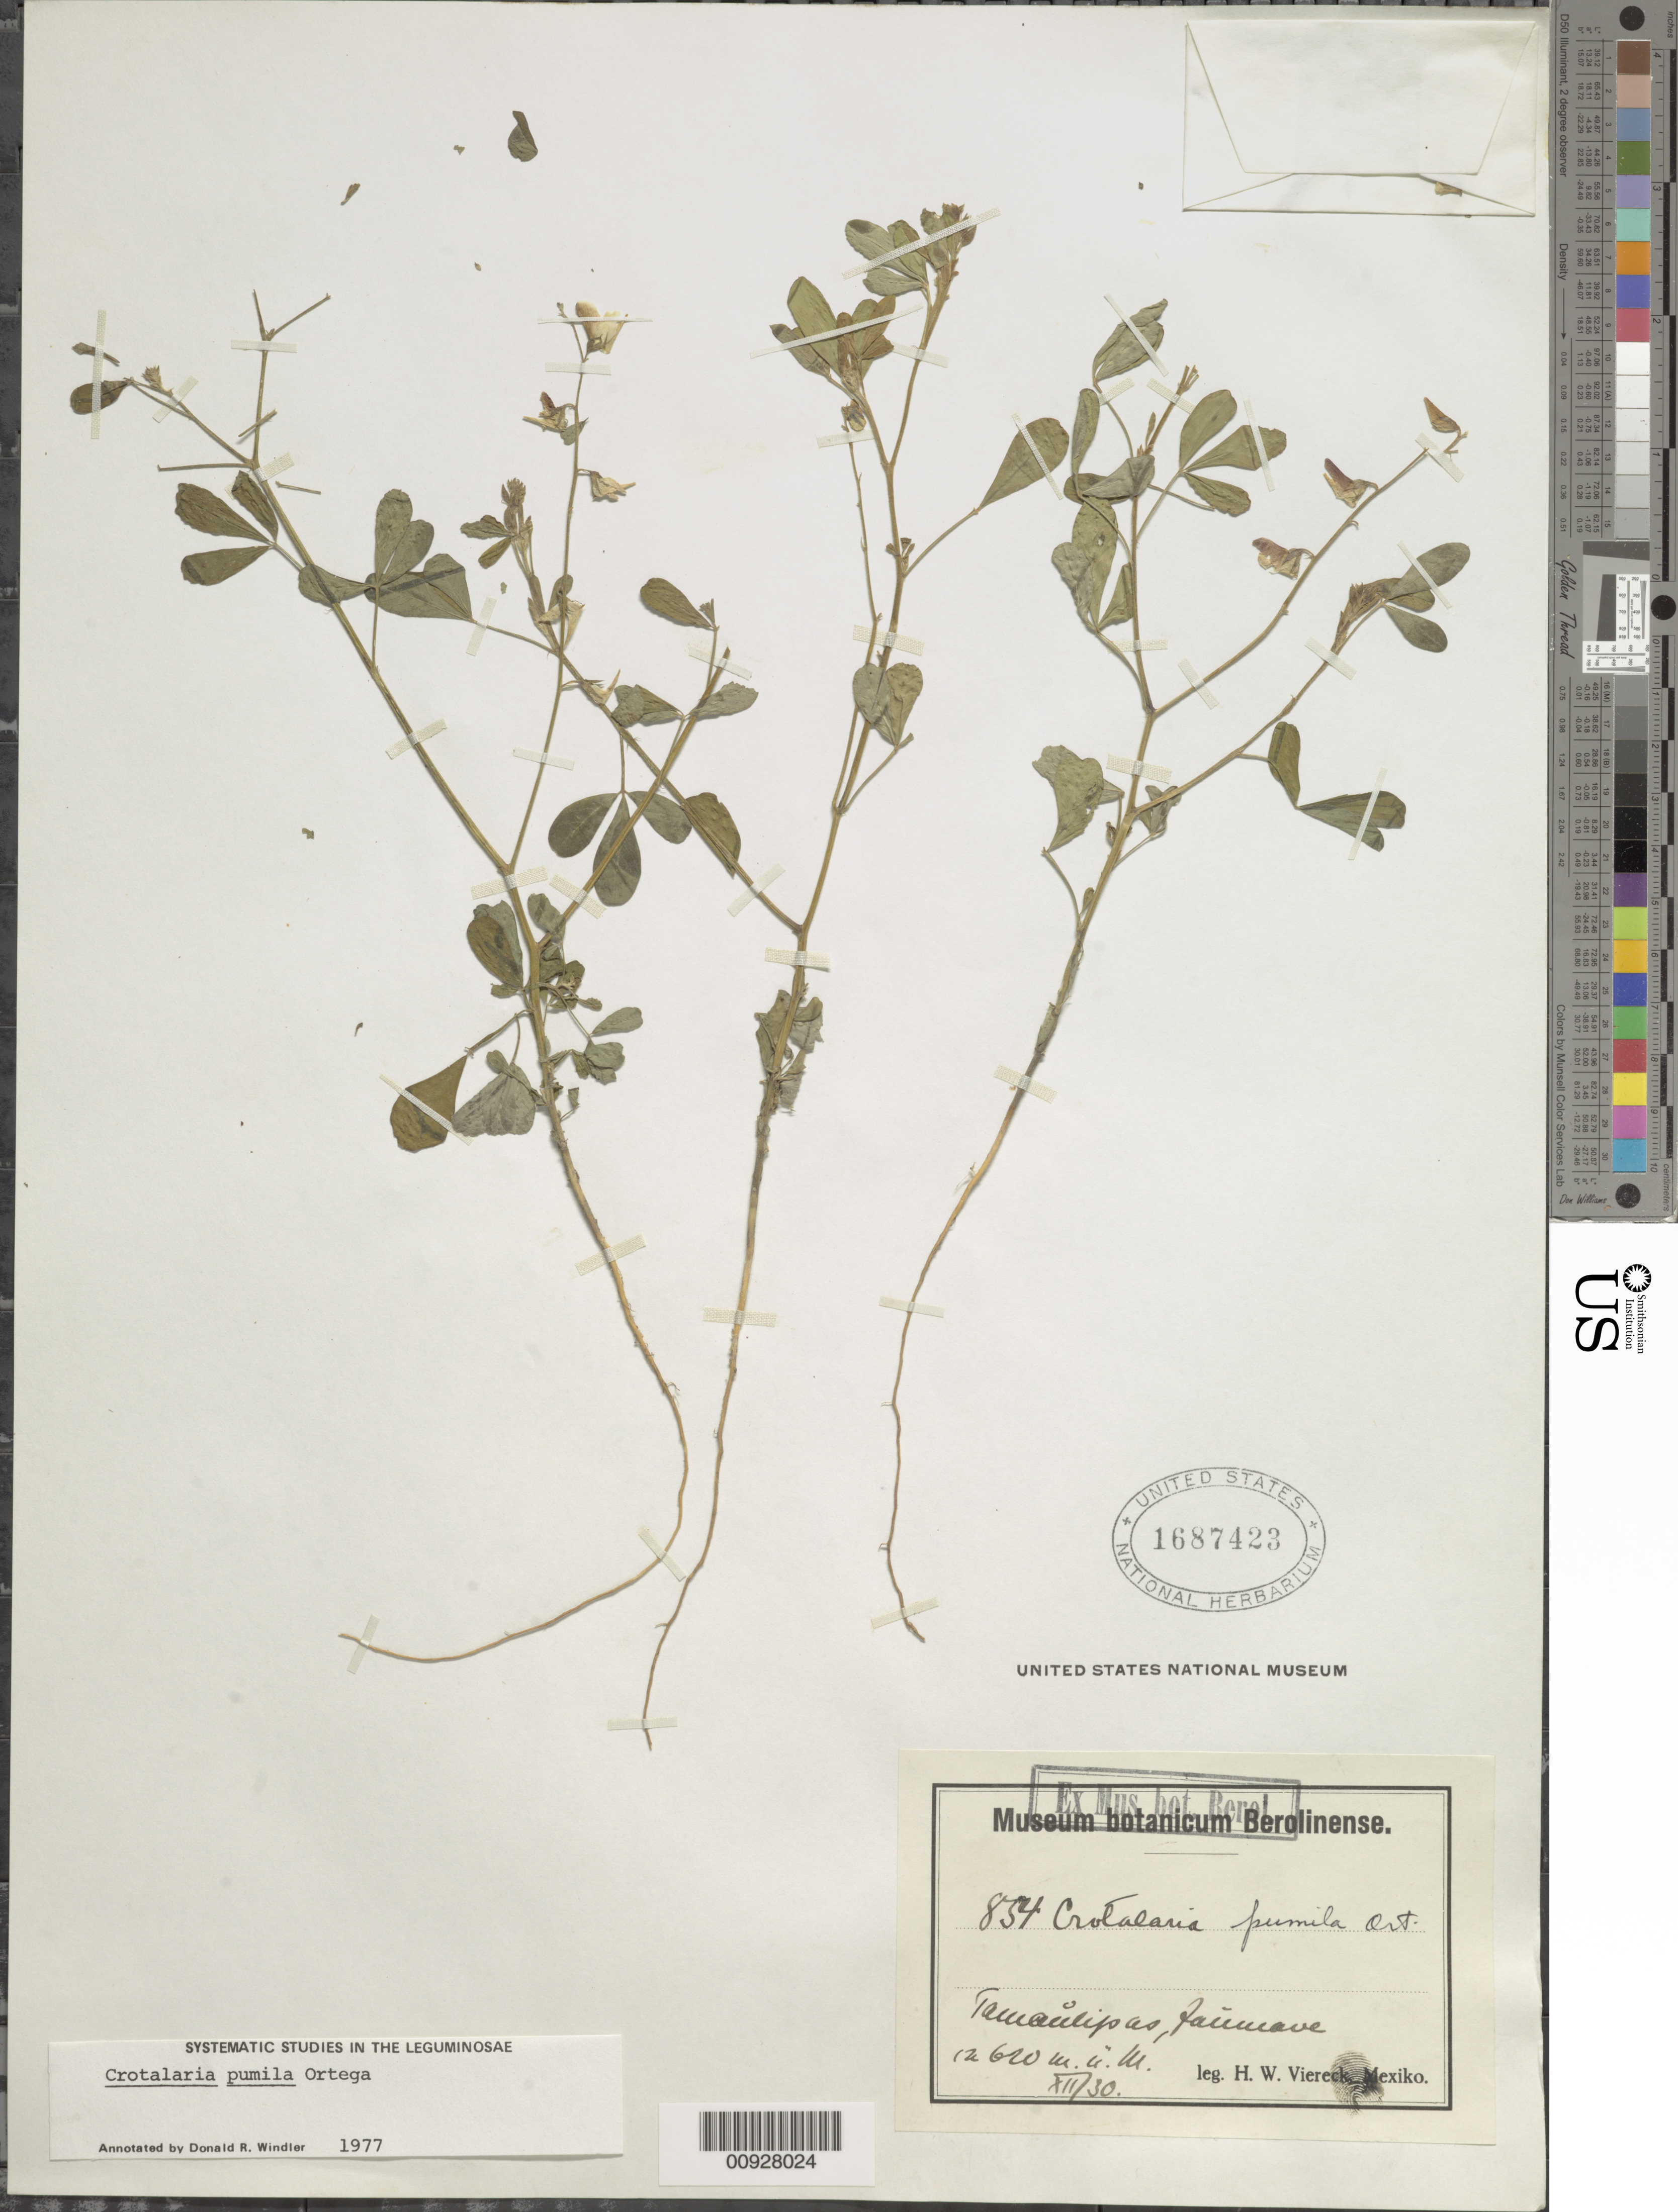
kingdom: Plantae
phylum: Tracheophyta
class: Magnoliopsida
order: Fabales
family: Fabaceae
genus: Crotalaria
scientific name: Crotalaria pumila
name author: Ortega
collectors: H. W. Viereck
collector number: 854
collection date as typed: Dec 1930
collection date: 1930-12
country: Mexico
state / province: Tamaulipas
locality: Jaumave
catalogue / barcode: US 1687423